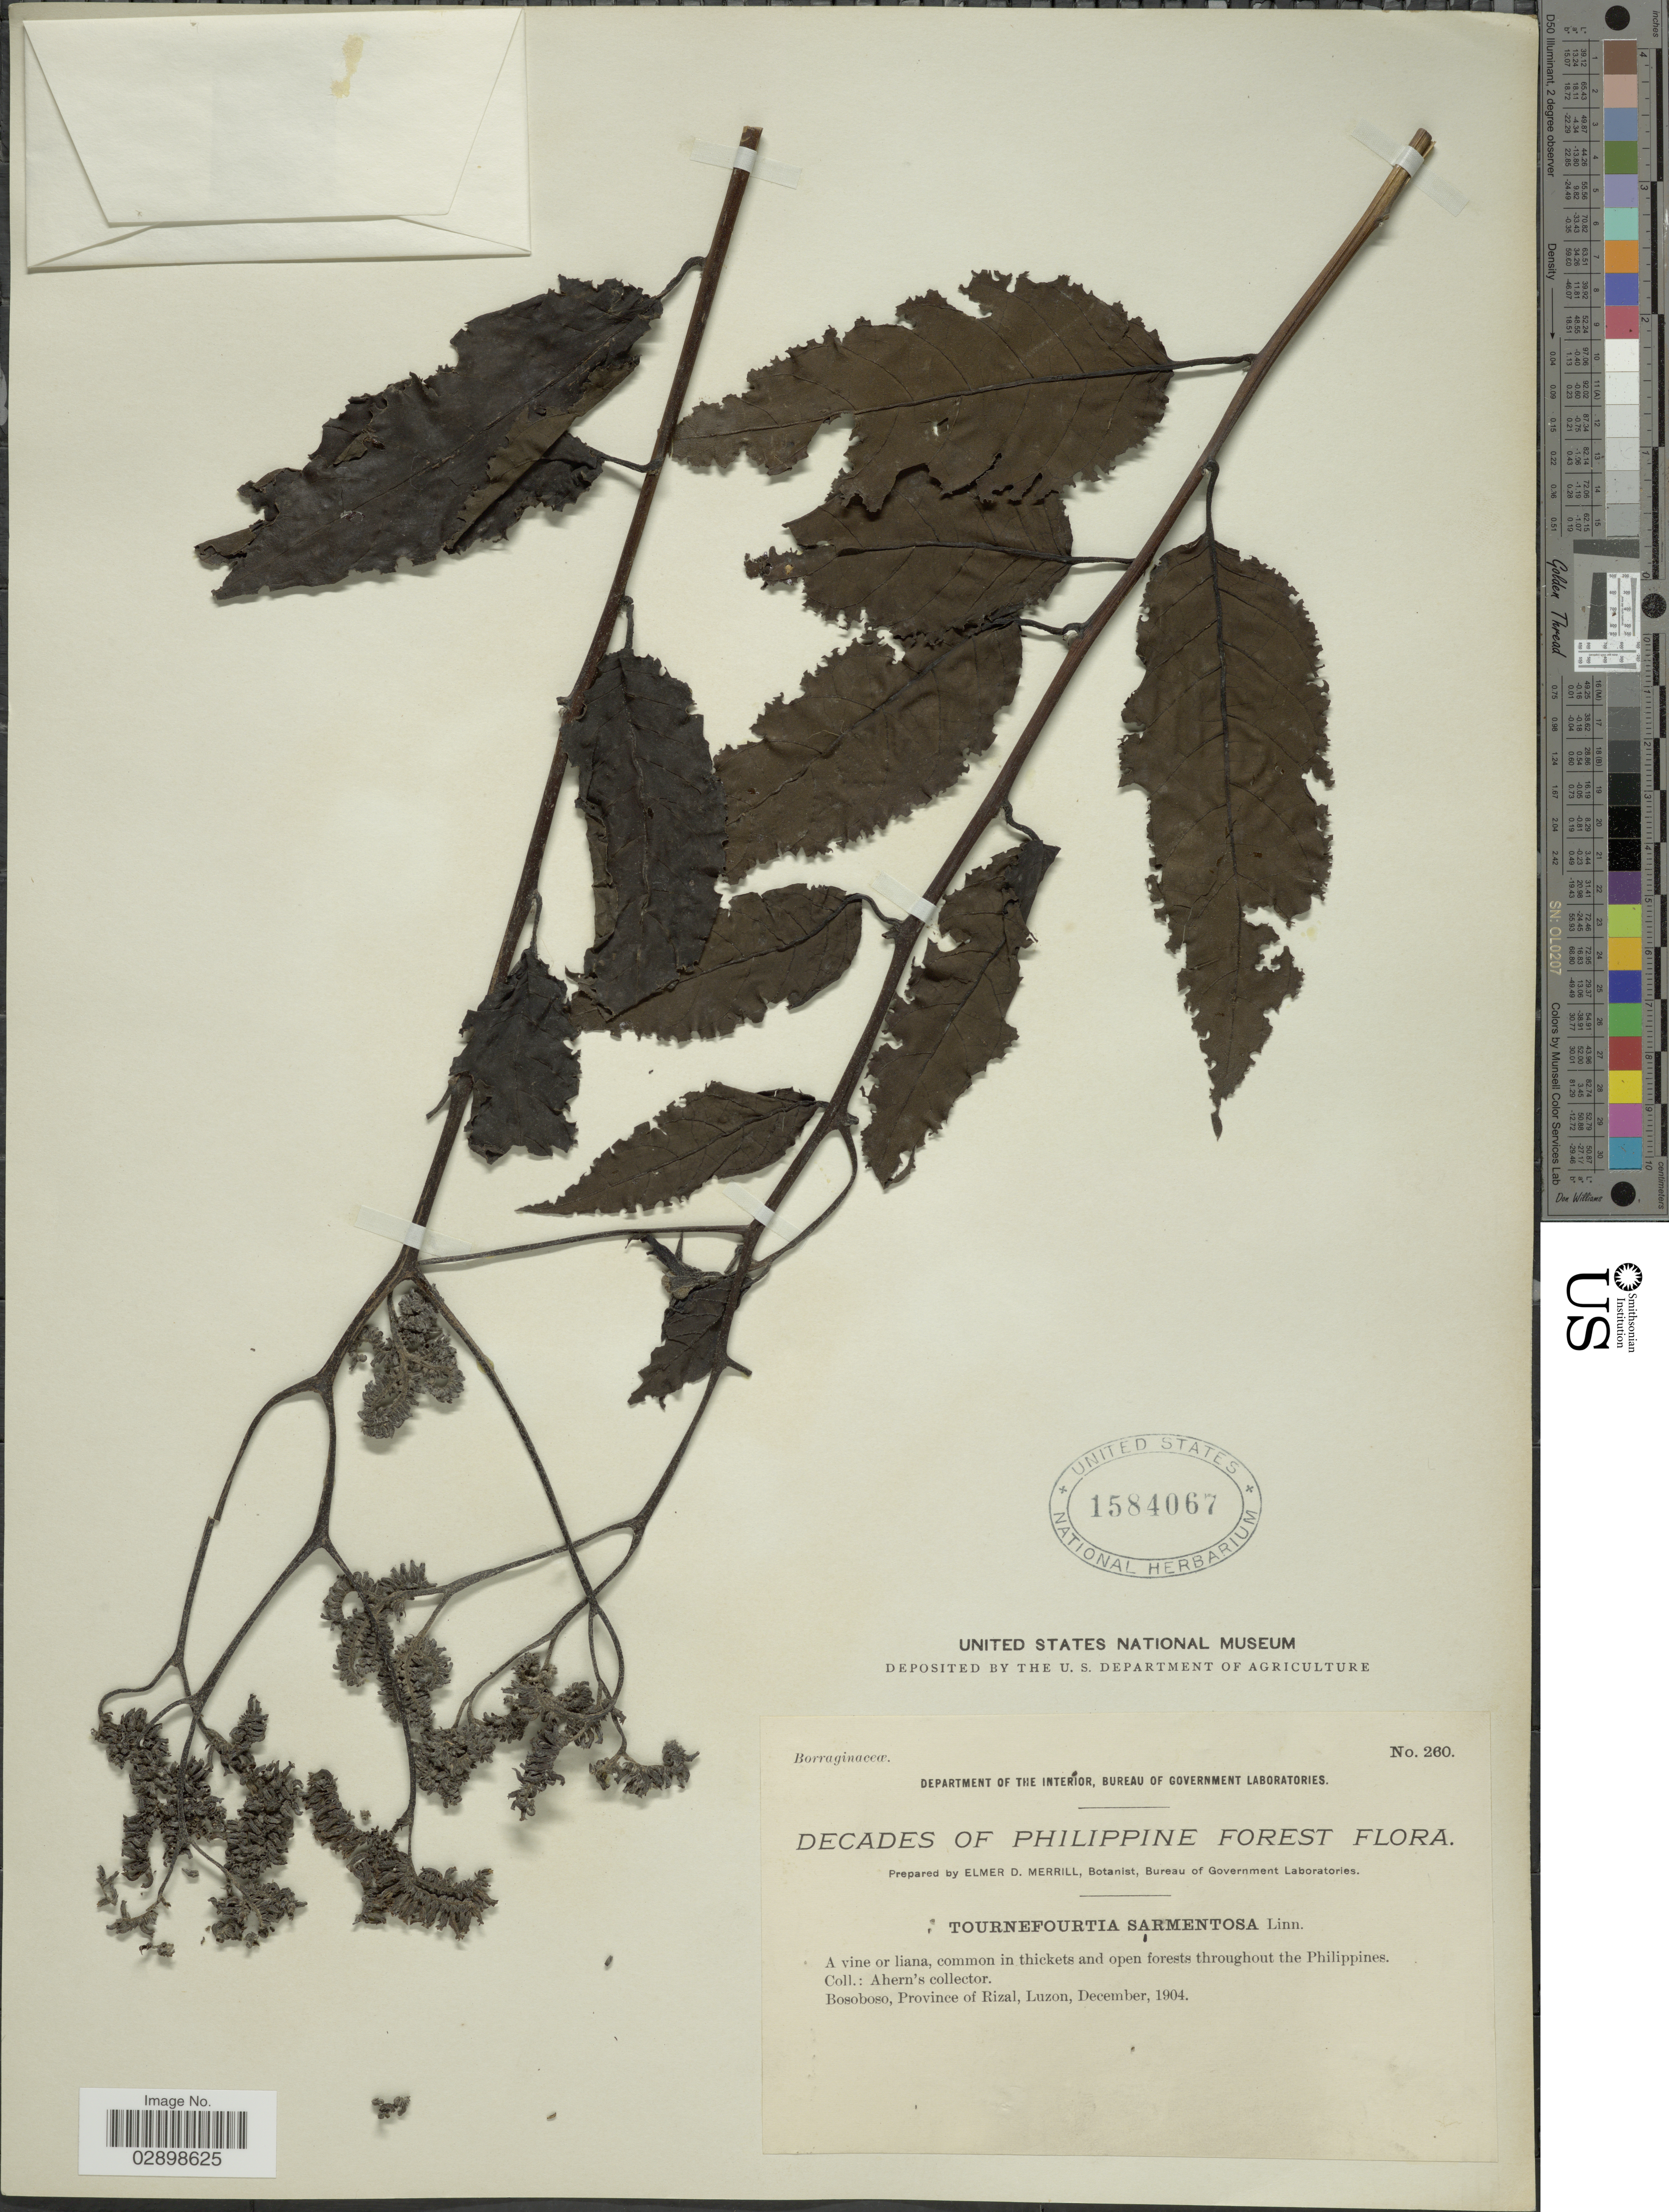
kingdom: Plantae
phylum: Tracheophyta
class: Magnoliopsida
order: Boraginales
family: Heliotropiaceae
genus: Tournefortia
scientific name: Tournefortia sarmentosa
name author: Lam.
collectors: Ahern's collector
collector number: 260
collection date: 1904-12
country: Philippines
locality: Philippine Forest. A vine or liana, common in thickets and open forests throughout the Philippines. Bosoboso, Province of Rizal, Luzon.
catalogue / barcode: US 1584067